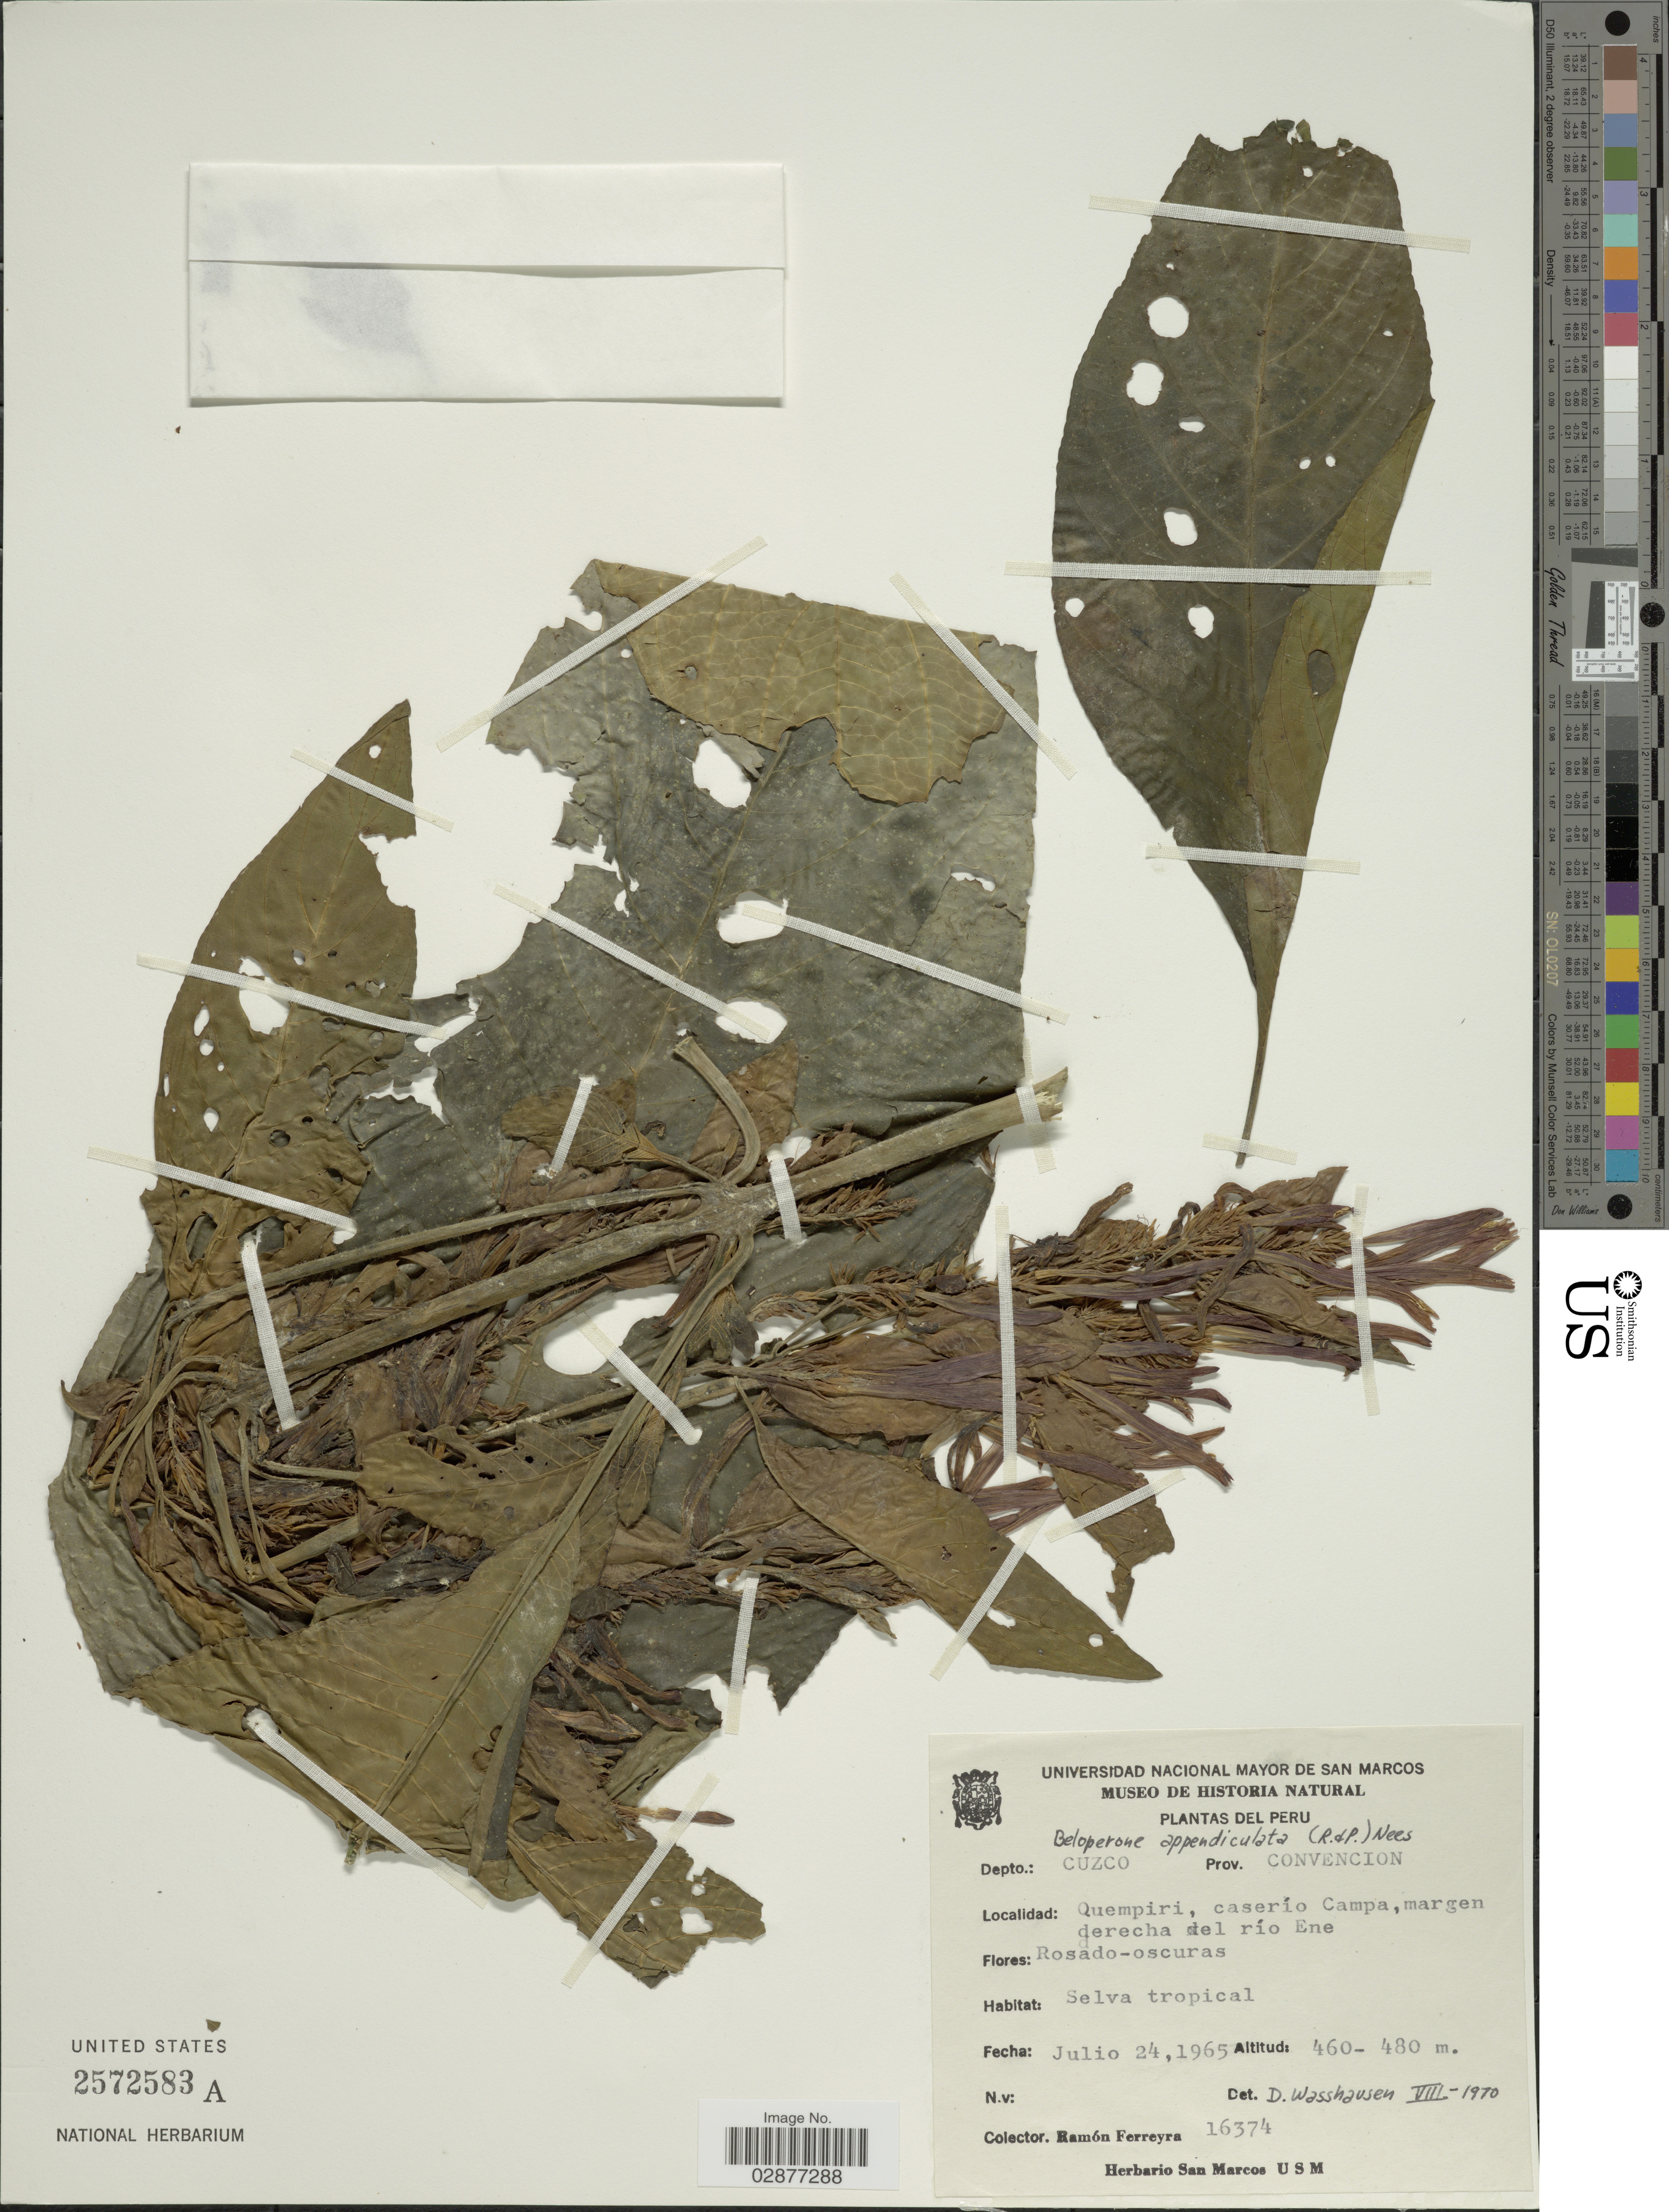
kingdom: Plantae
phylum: Tracheophyta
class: Magnoliopsida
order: Lamiales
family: Acanthaceae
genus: Justicia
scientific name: Justicia appendiculata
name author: (Ruiz & Pav.) Vahl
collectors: R. A. Ferreyra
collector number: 16374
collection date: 1965-07-24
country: Peru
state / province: Cusco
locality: Depto.: Cuzco. Prov. Convencion. Quempiri, caserío Campa, margen derecha del río Ene.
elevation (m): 460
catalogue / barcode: US 2572583A